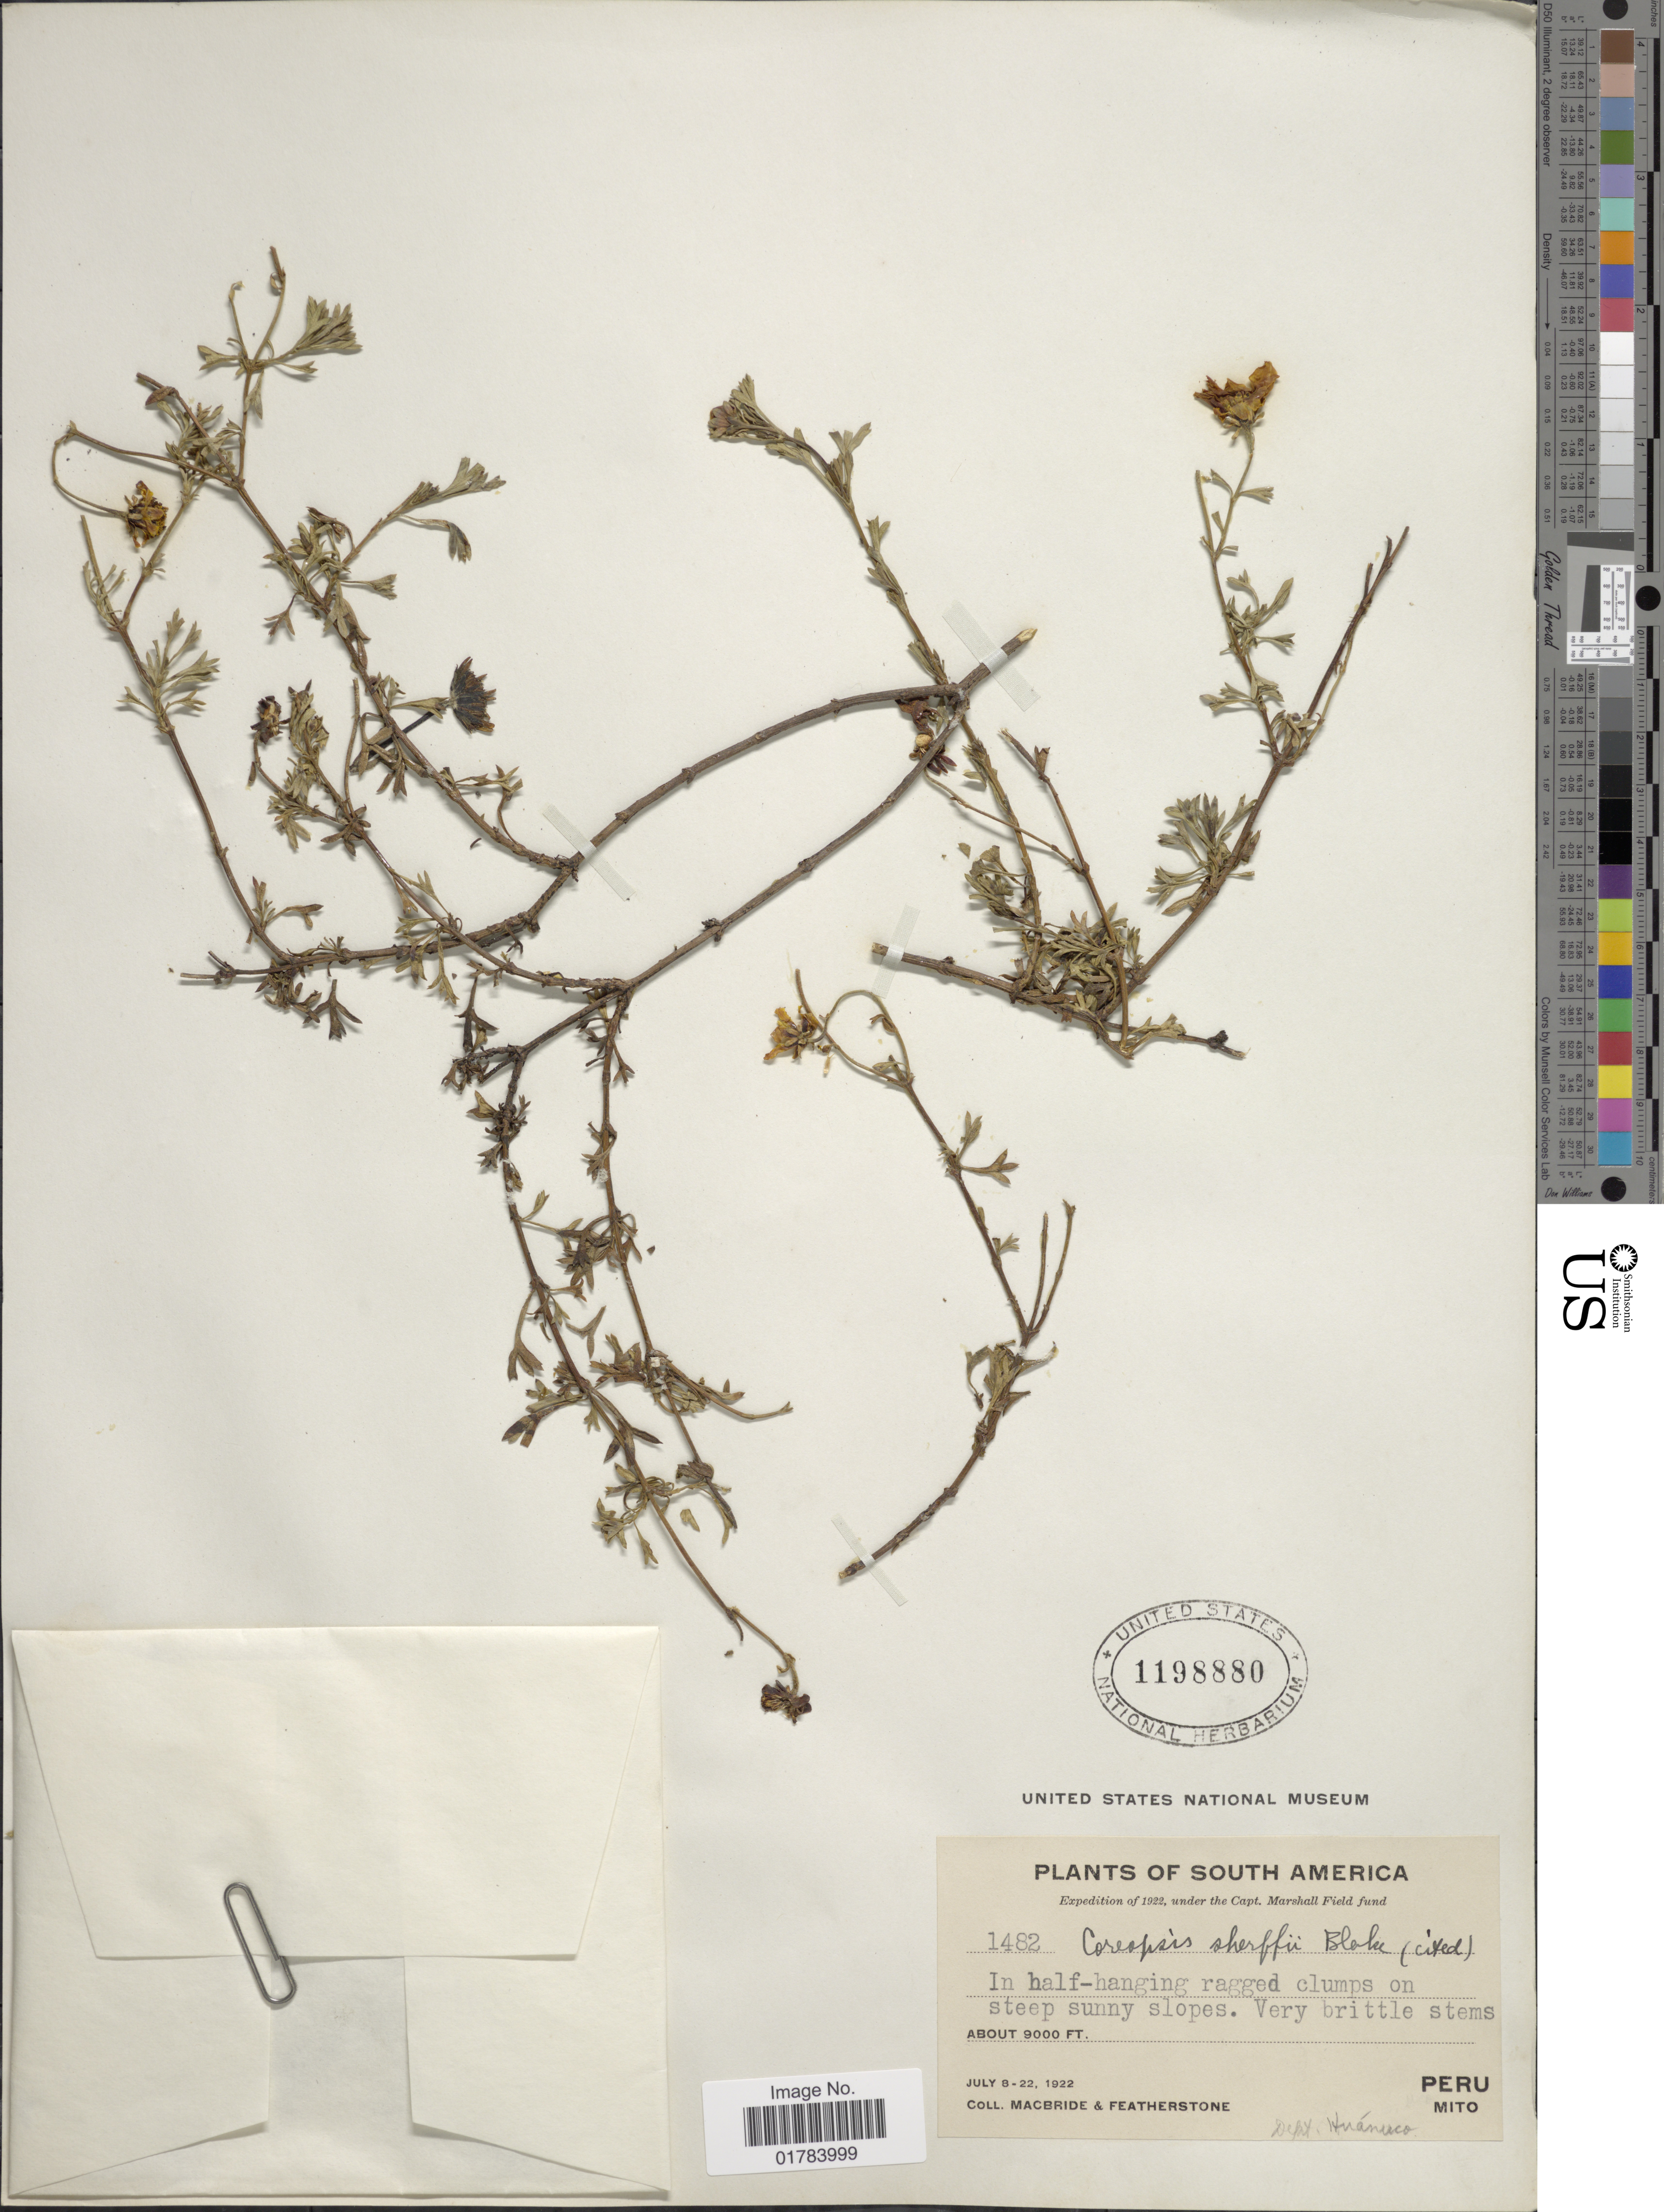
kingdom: Plantae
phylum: Tracheophyta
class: Magnoliopsida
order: Asterales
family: Asteraceae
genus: Coreopsis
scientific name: Coreopsis sherffii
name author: S.F. Blake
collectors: Macbride, -- & -. Featherstone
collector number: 1482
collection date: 1922-07-08/1922-07-22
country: Peru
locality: Mito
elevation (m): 2743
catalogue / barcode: US 1198880